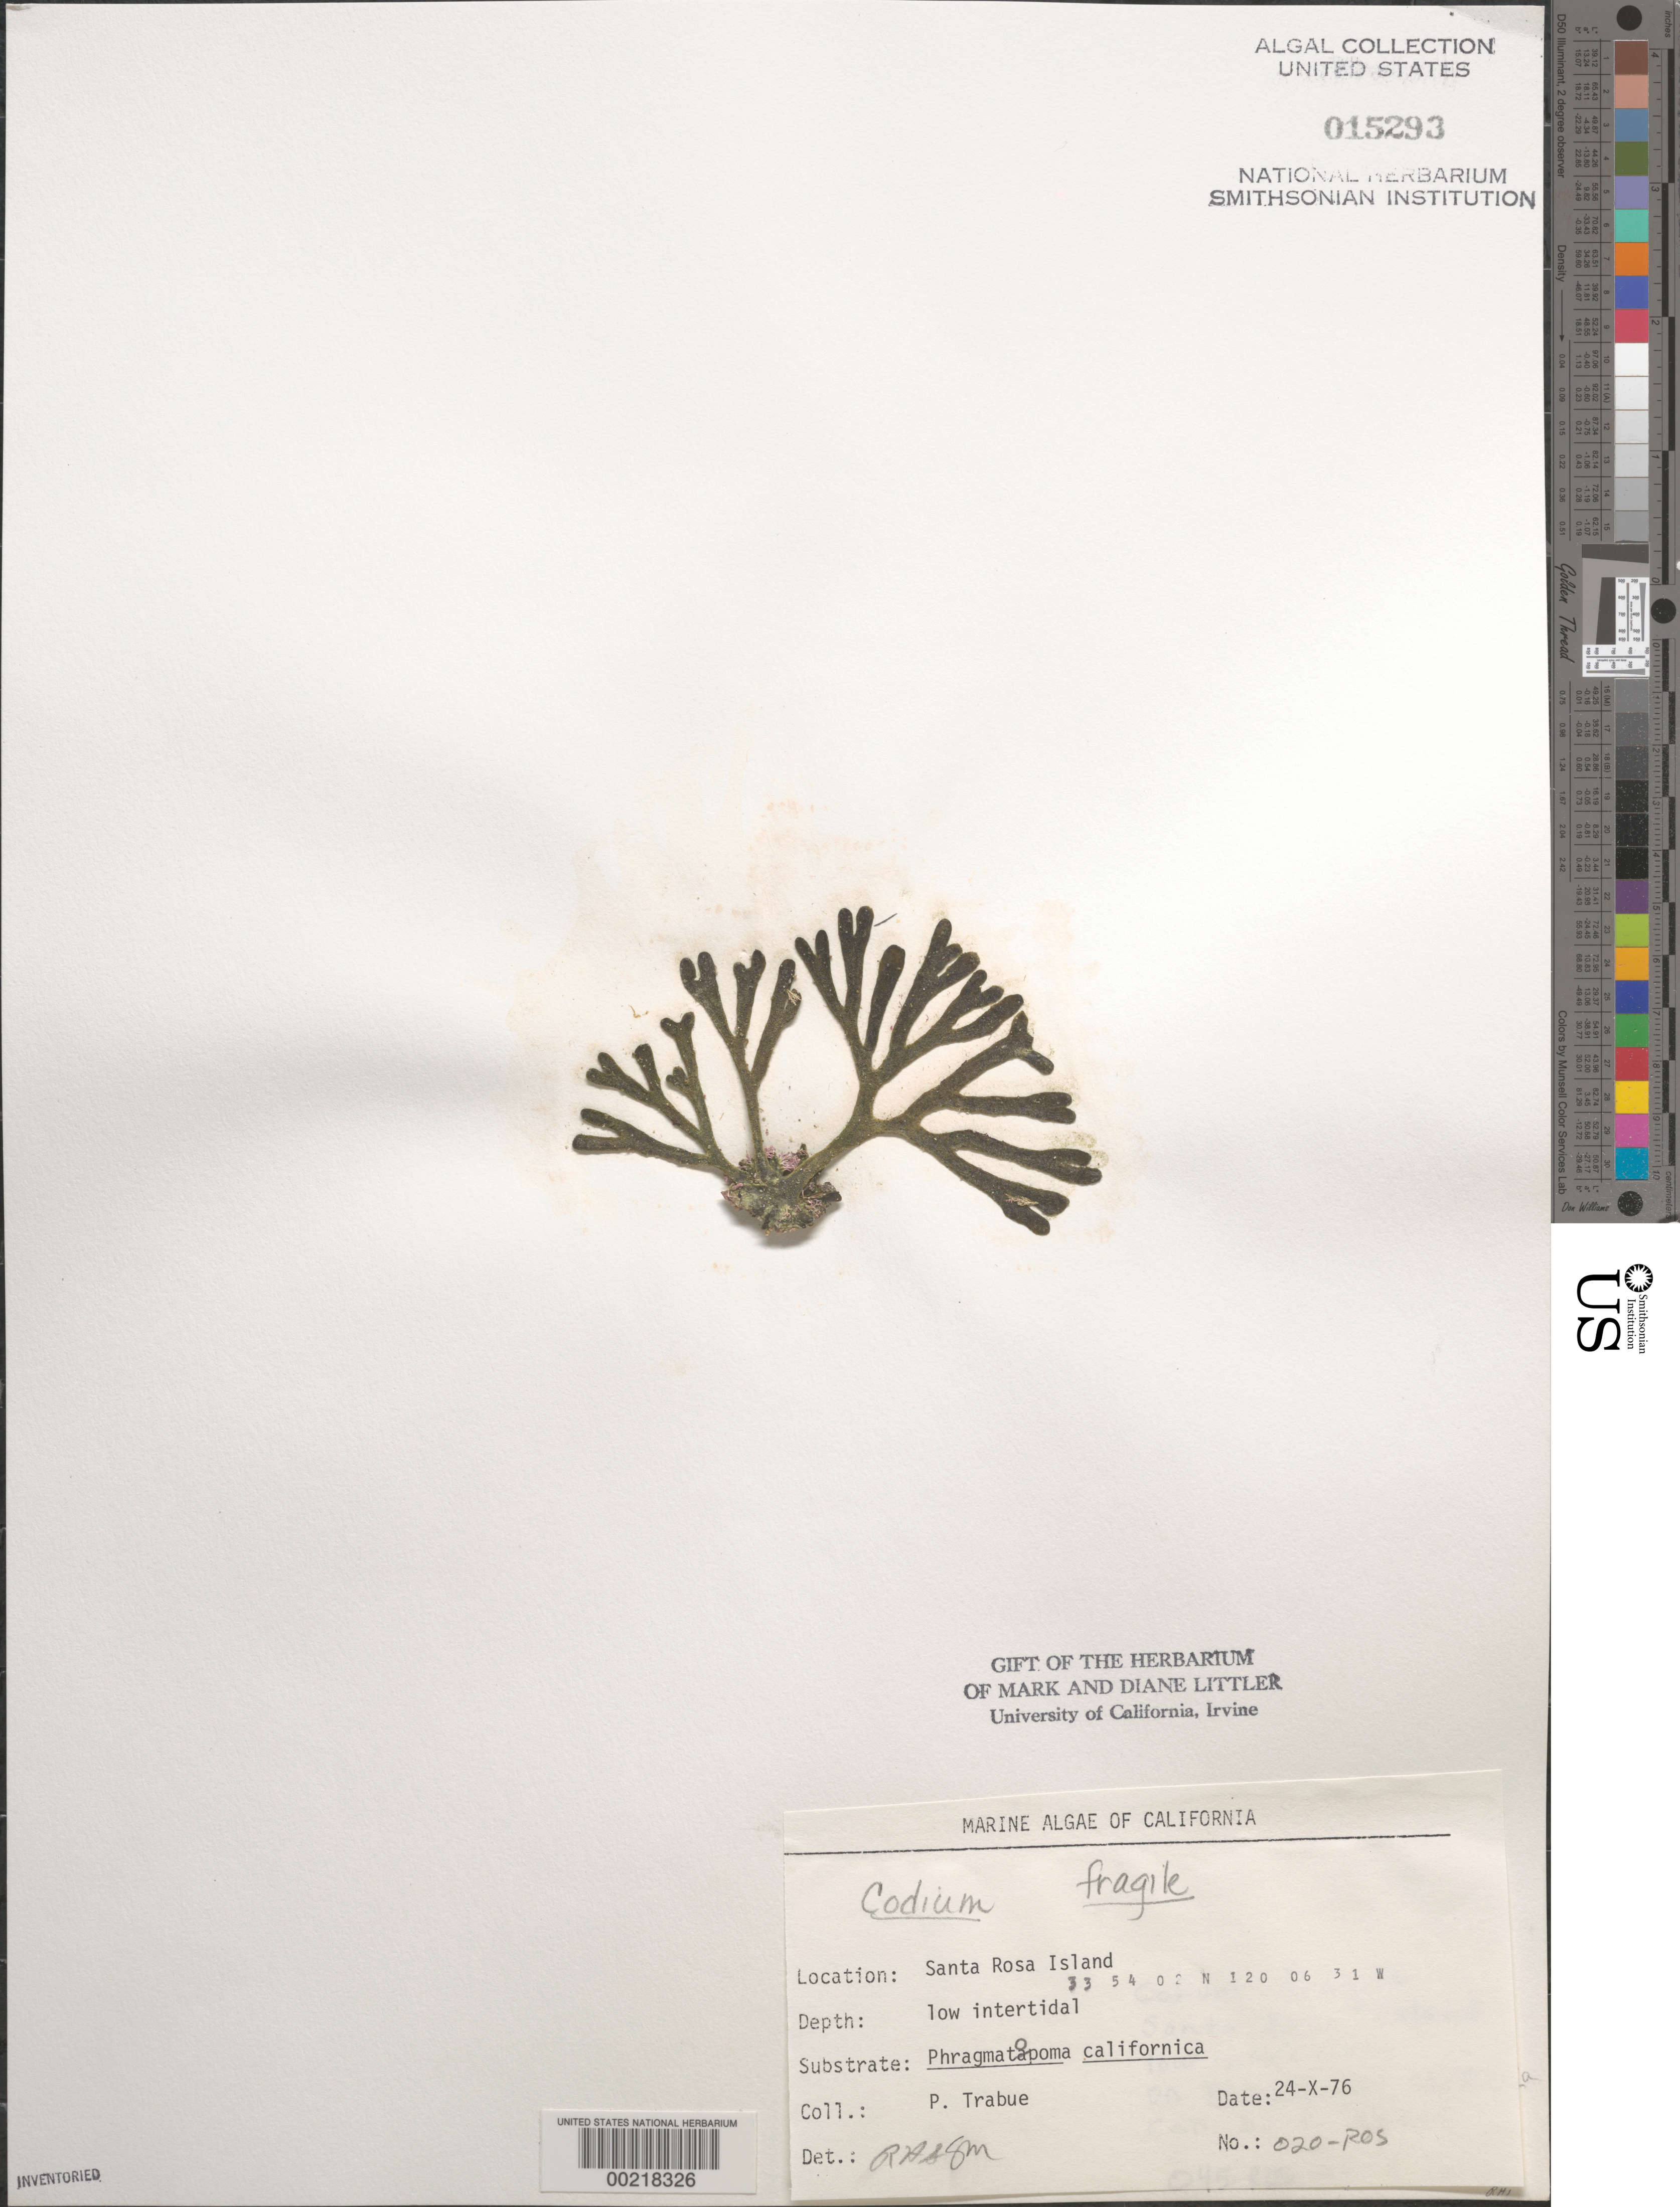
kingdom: Plantae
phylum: Chlorophyta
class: Ulvophyceae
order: Bryopsidales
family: Codiaceae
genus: Codium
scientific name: Codium fragile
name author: (Suringar) P. Hariot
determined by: Sims, Robert H.; Murray, S. N.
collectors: P. J. Trabue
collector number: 020-ROS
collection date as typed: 24 Oct 1976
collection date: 1976-10-24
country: United States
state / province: California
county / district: Santa Barbara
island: Santa Rosa Island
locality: Johnson's Lee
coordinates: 33 54'02"N, 120 06'31"W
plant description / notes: BLM-SOCALBIGHT Rocky Intertidal Survey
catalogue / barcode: US 15293